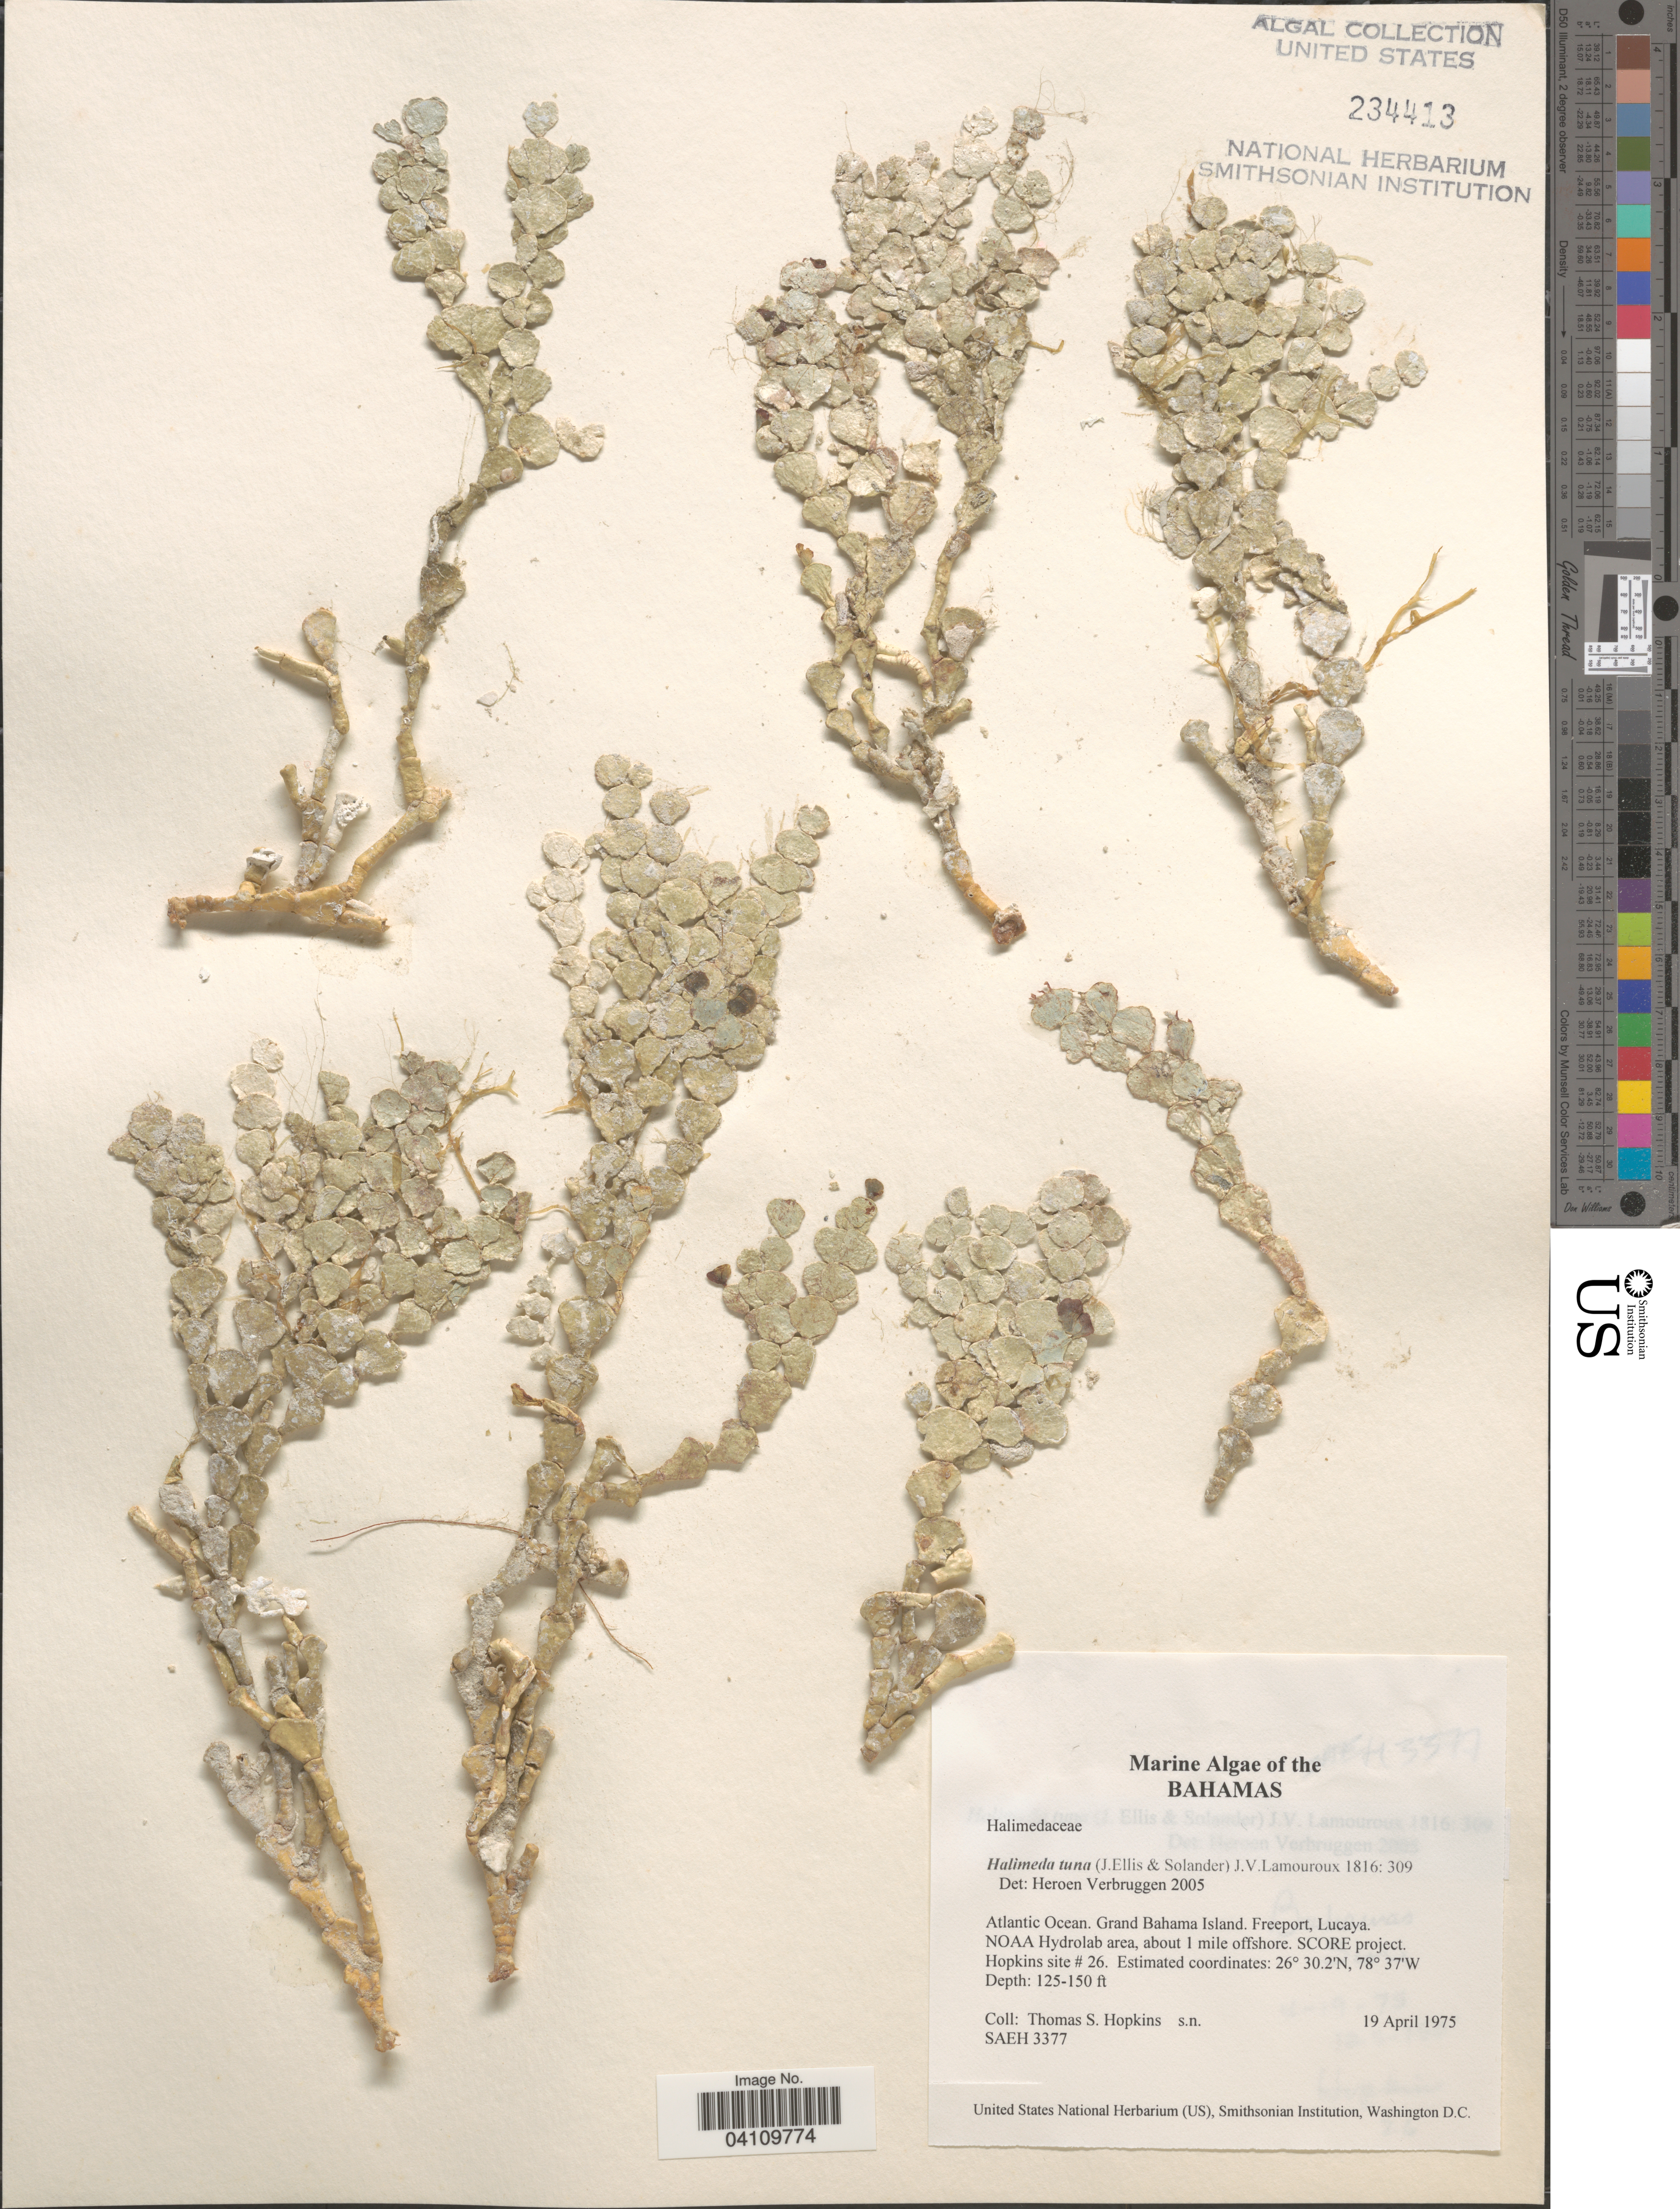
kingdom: Plantae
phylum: Chlorophyta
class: Ulvophyceae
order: Bryopsidales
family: Halimedaceae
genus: Halimeda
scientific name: Halimeda tuna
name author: (J. Ellis & Sol.) J.V.Lamouroux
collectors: T. Hopkins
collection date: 1975-04-19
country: Bahamas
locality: Atlantic Ocean. Grand Bahama Island. Freeport, Lucaya. NOAA Hydrolab area, about 1 mile offshore. SCORE project. Hopkins site # 26.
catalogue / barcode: US 234413